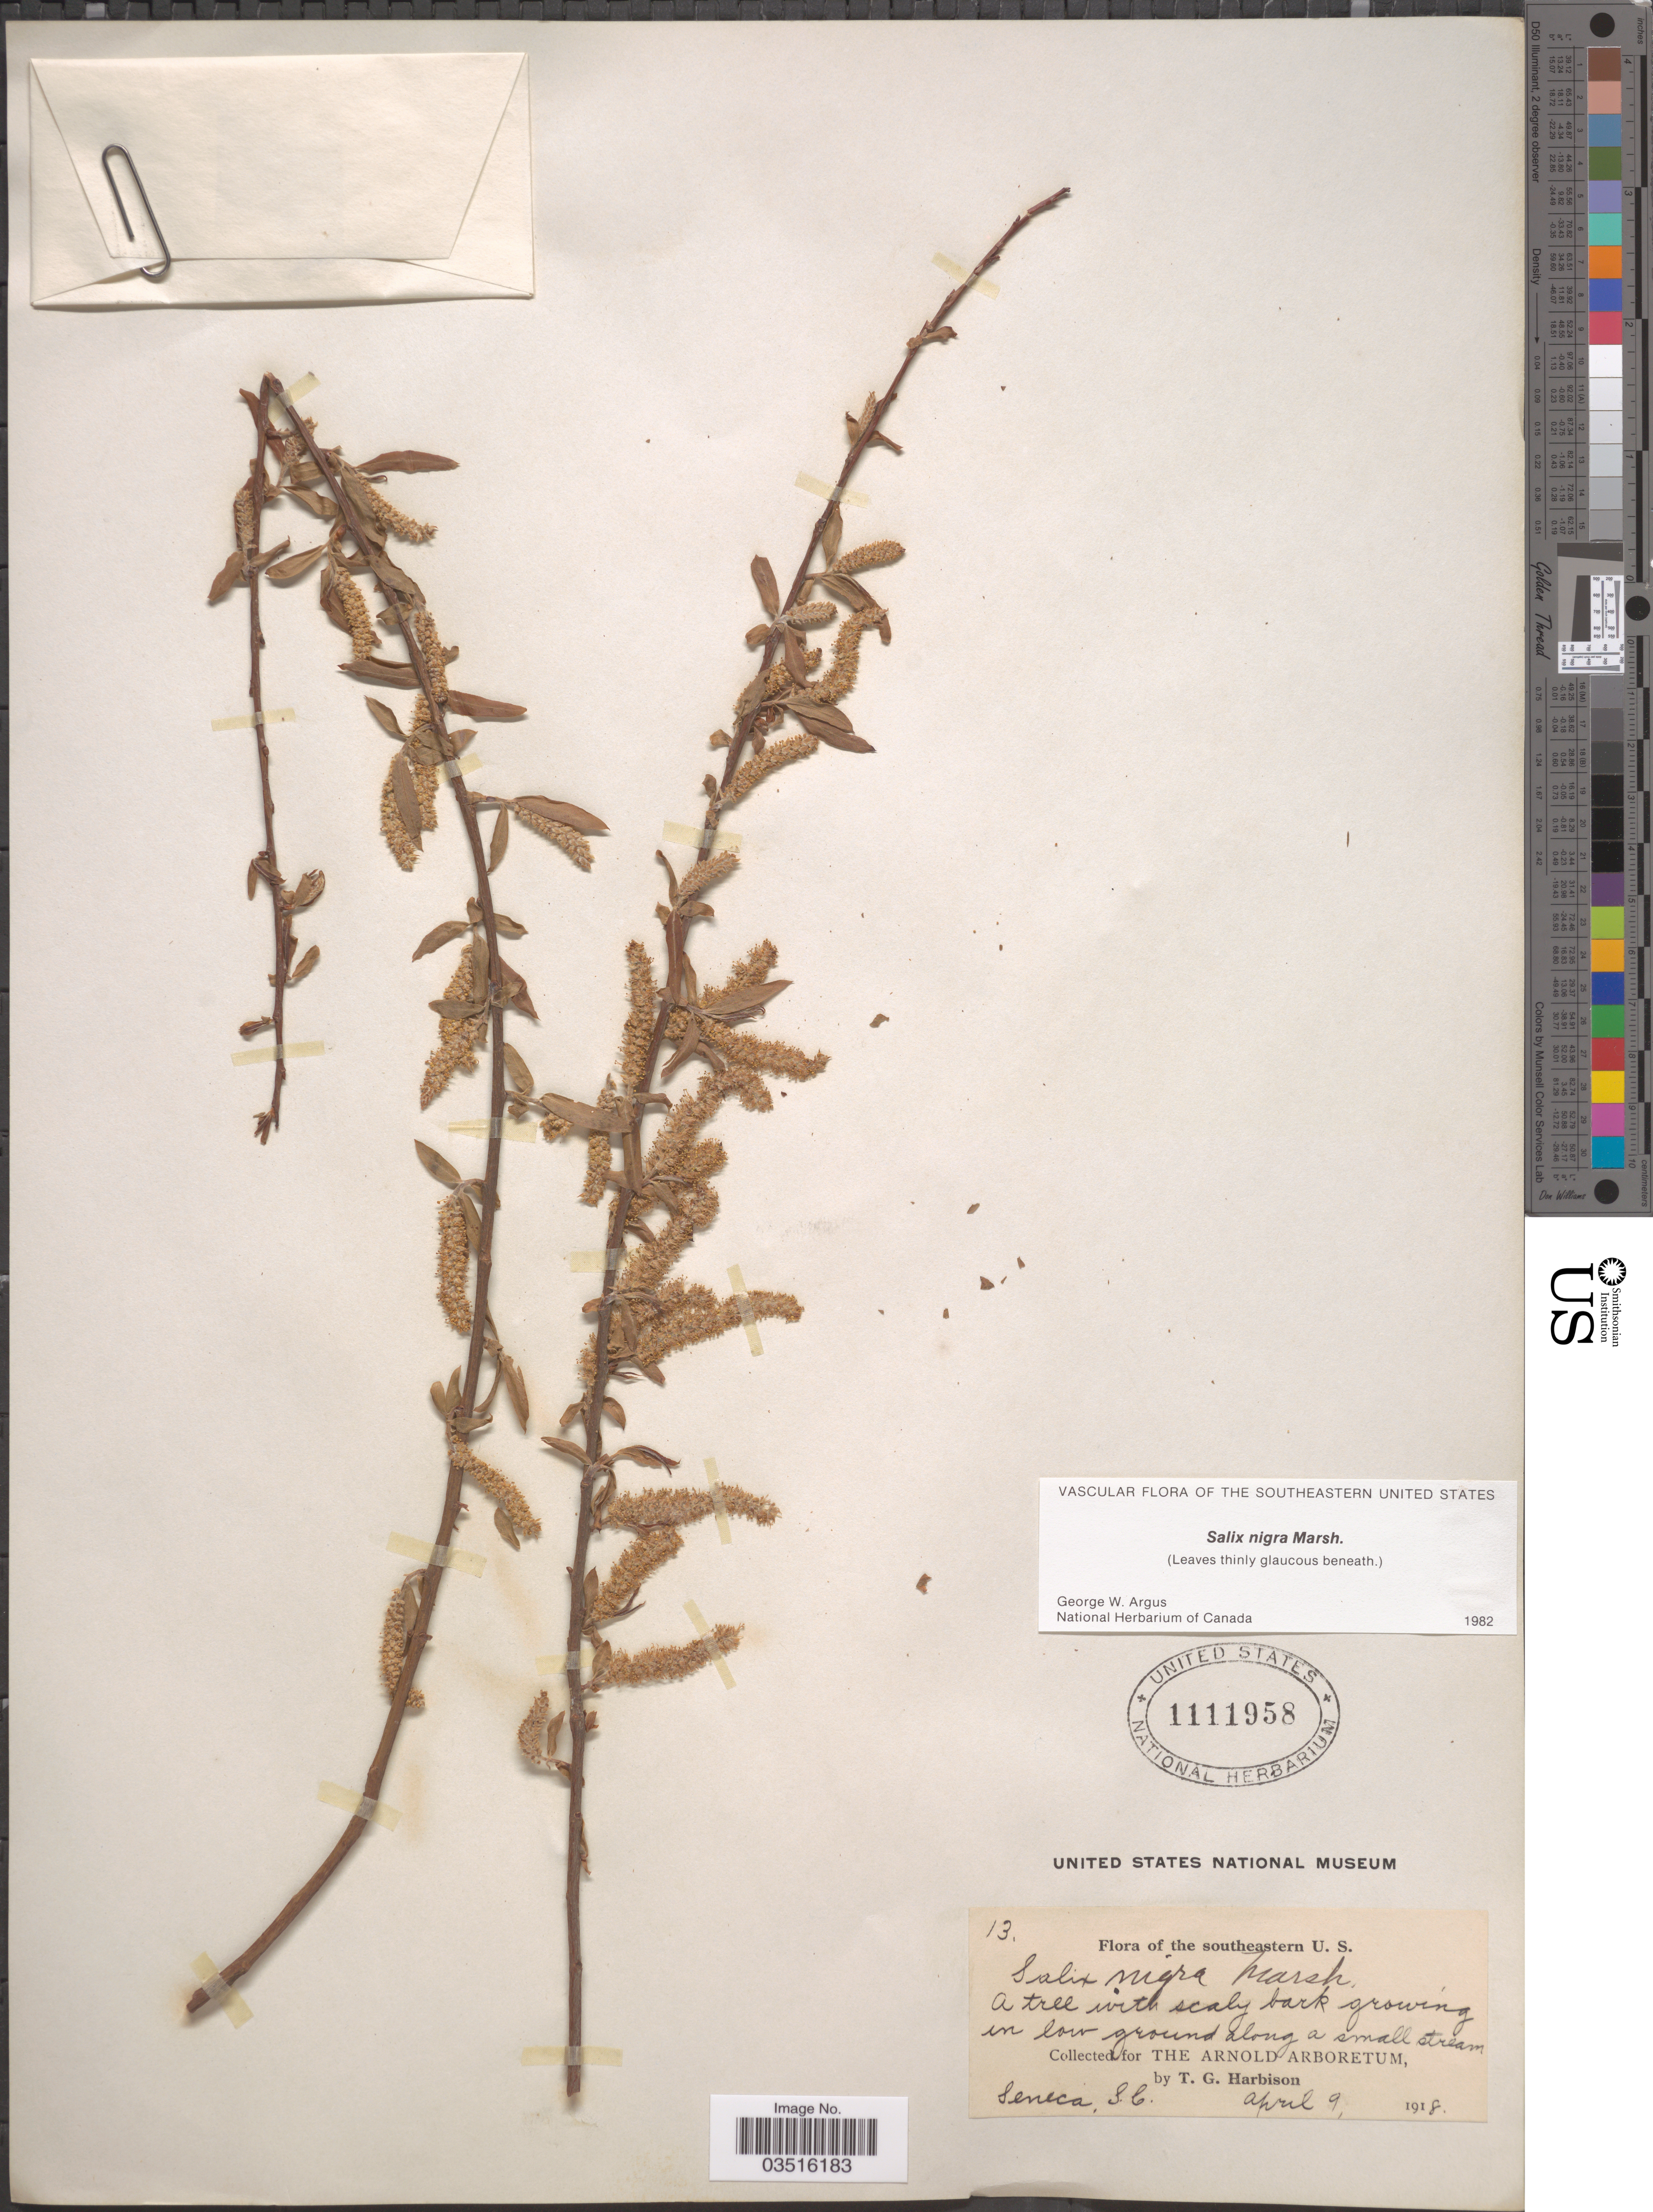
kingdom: Plantae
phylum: Tracheophyta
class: Magnoliopsida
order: Malpighiales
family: Salicaceae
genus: Salix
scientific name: Salix nigra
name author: Marshall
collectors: T. Harbison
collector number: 13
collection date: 1918-04-09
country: United States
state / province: South Carolina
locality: Southeastern U.S. Seneca, S.C.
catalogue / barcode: US 1111958